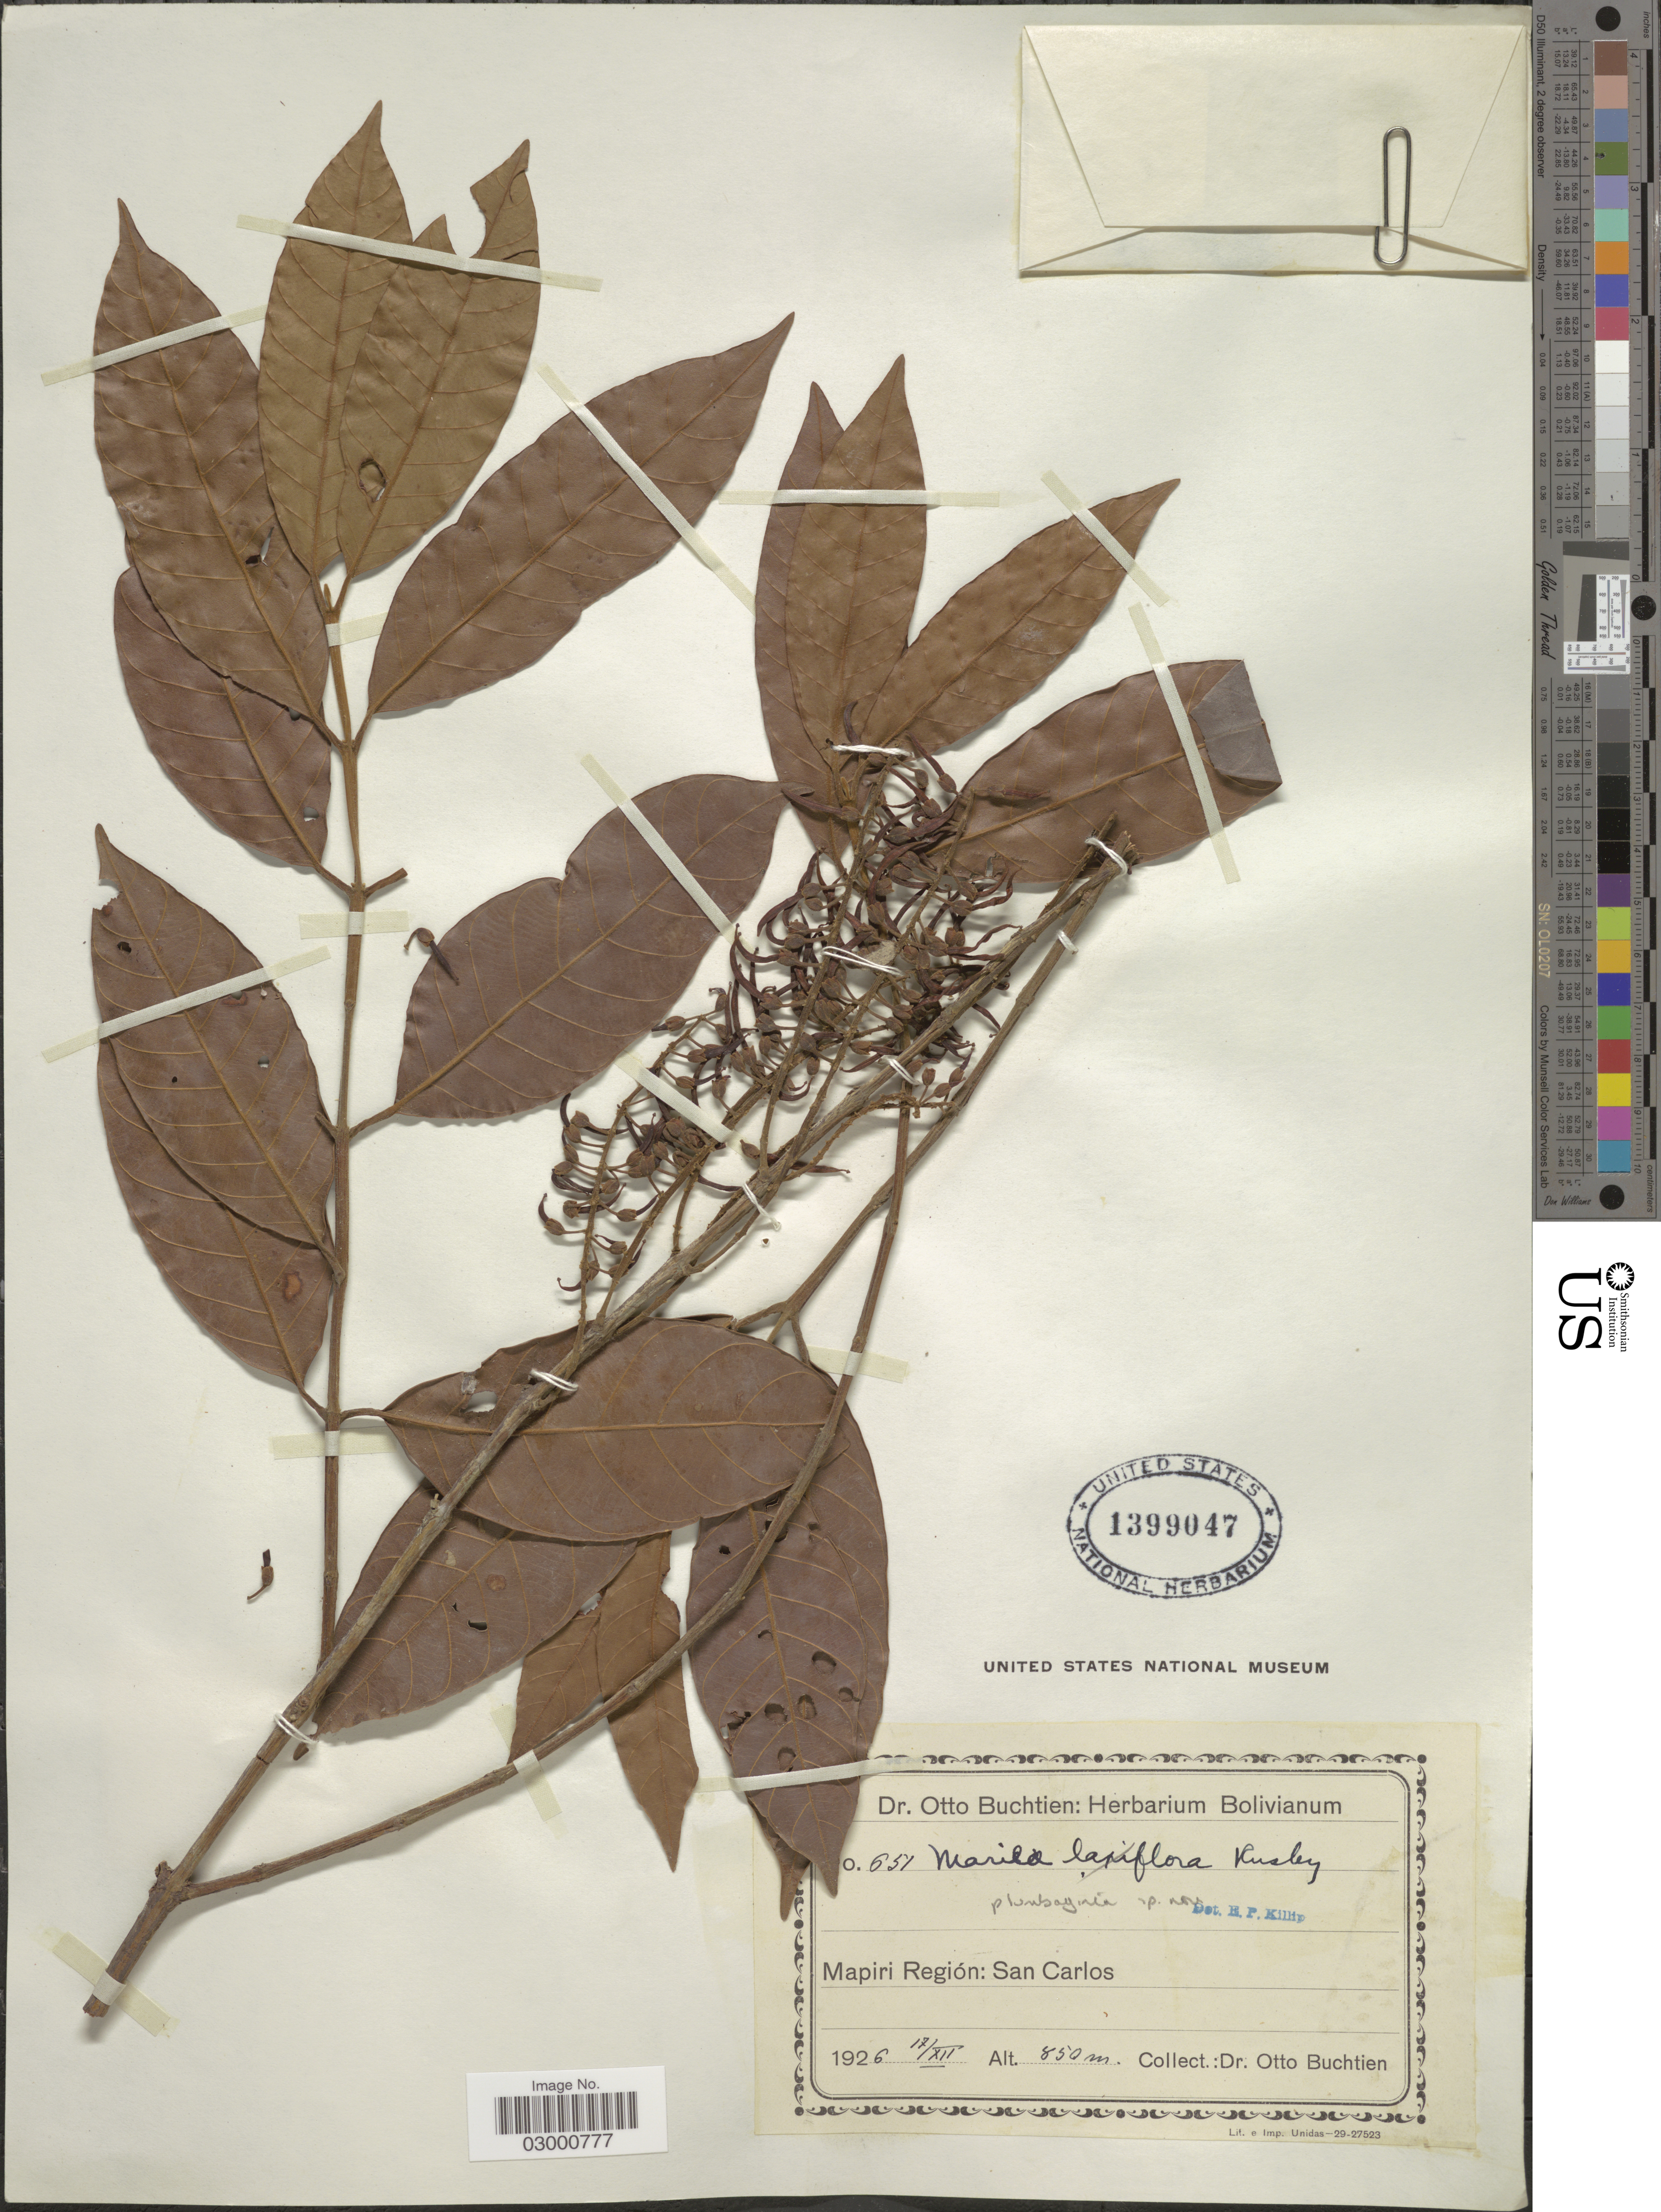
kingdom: Plantae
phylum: Tracheophyta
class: Magnoliopsida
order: Malpighiales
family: Calophyllaceae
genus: Marila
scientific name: Marila sp.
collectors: O. Buchtien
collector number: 651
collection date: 1926-12-17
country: Bolivia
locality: Mapiri Región: San Carlos.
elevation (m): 850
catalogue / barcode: US 1399047